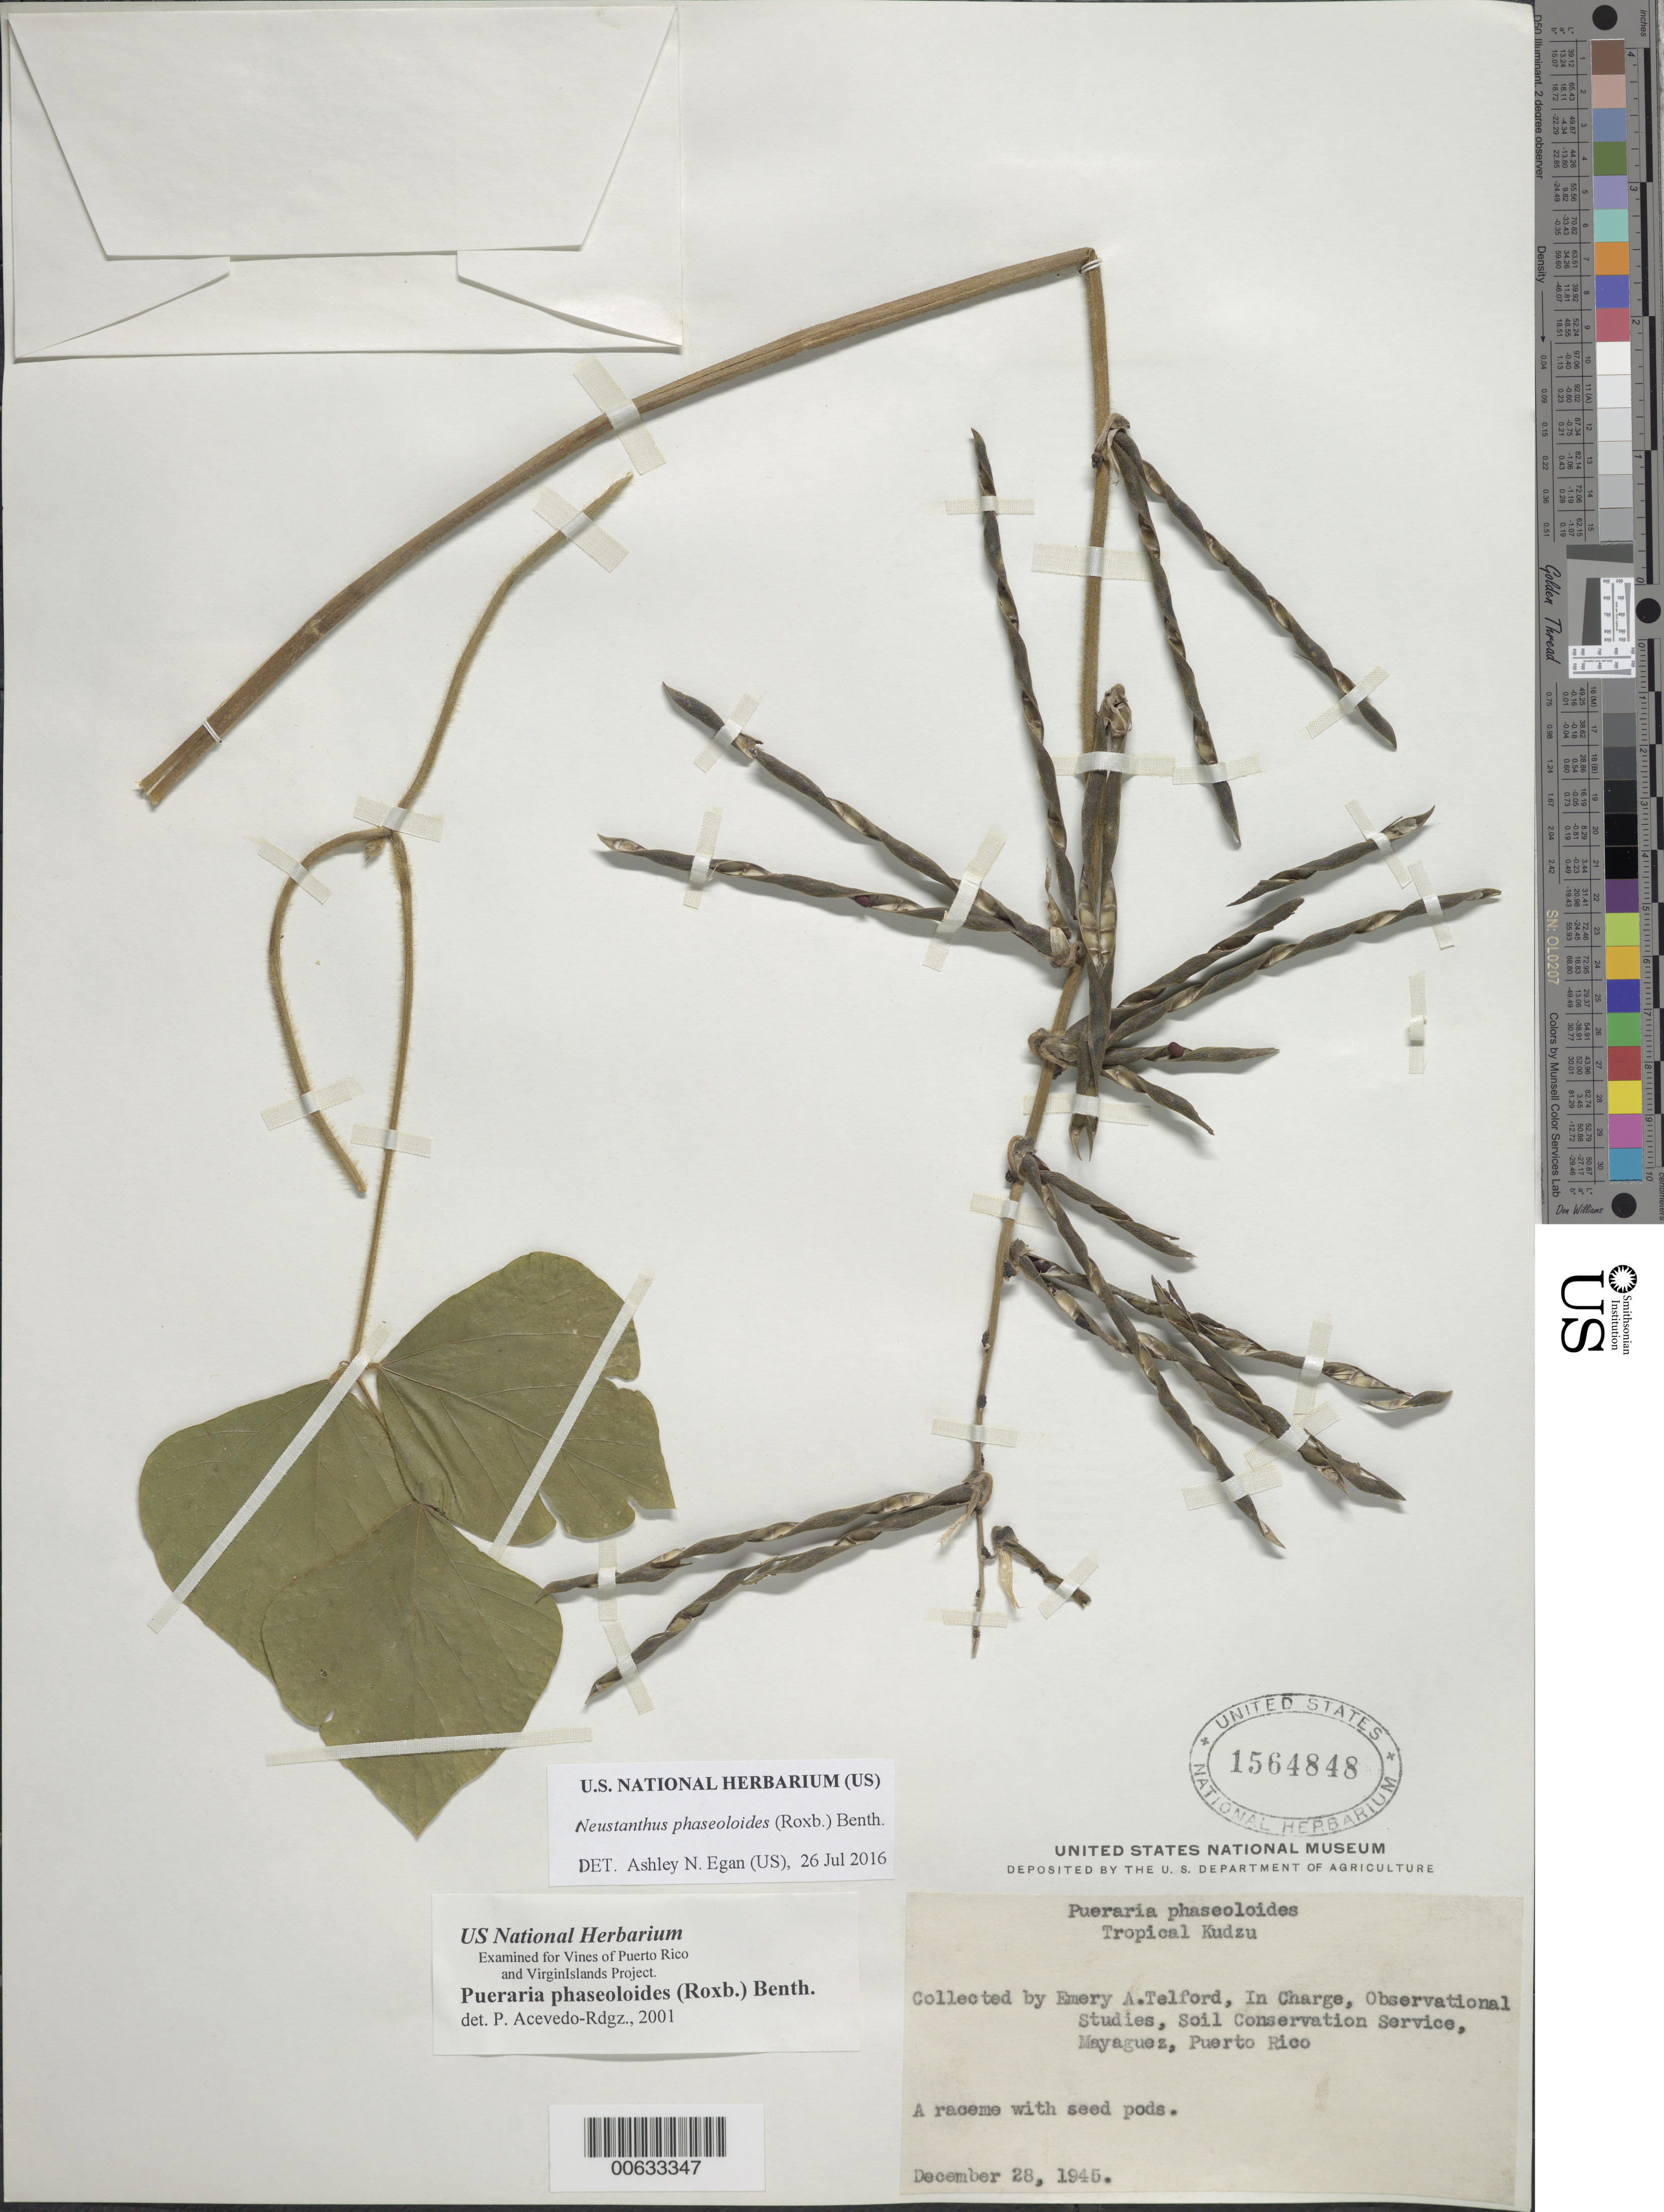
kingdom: Plantae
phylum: Tracheophyta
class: Magnoliopsida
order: Fabales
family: Fabaceae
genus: Neustanthus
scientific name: Neustanthus phaseoloides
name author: (Roxb.) Benth.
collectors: E. Telford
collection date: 1945-12-28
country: Puerto Rico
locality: Soil Conservation Service, Mayaguez, Puerto Rico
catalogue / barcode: US 1564848